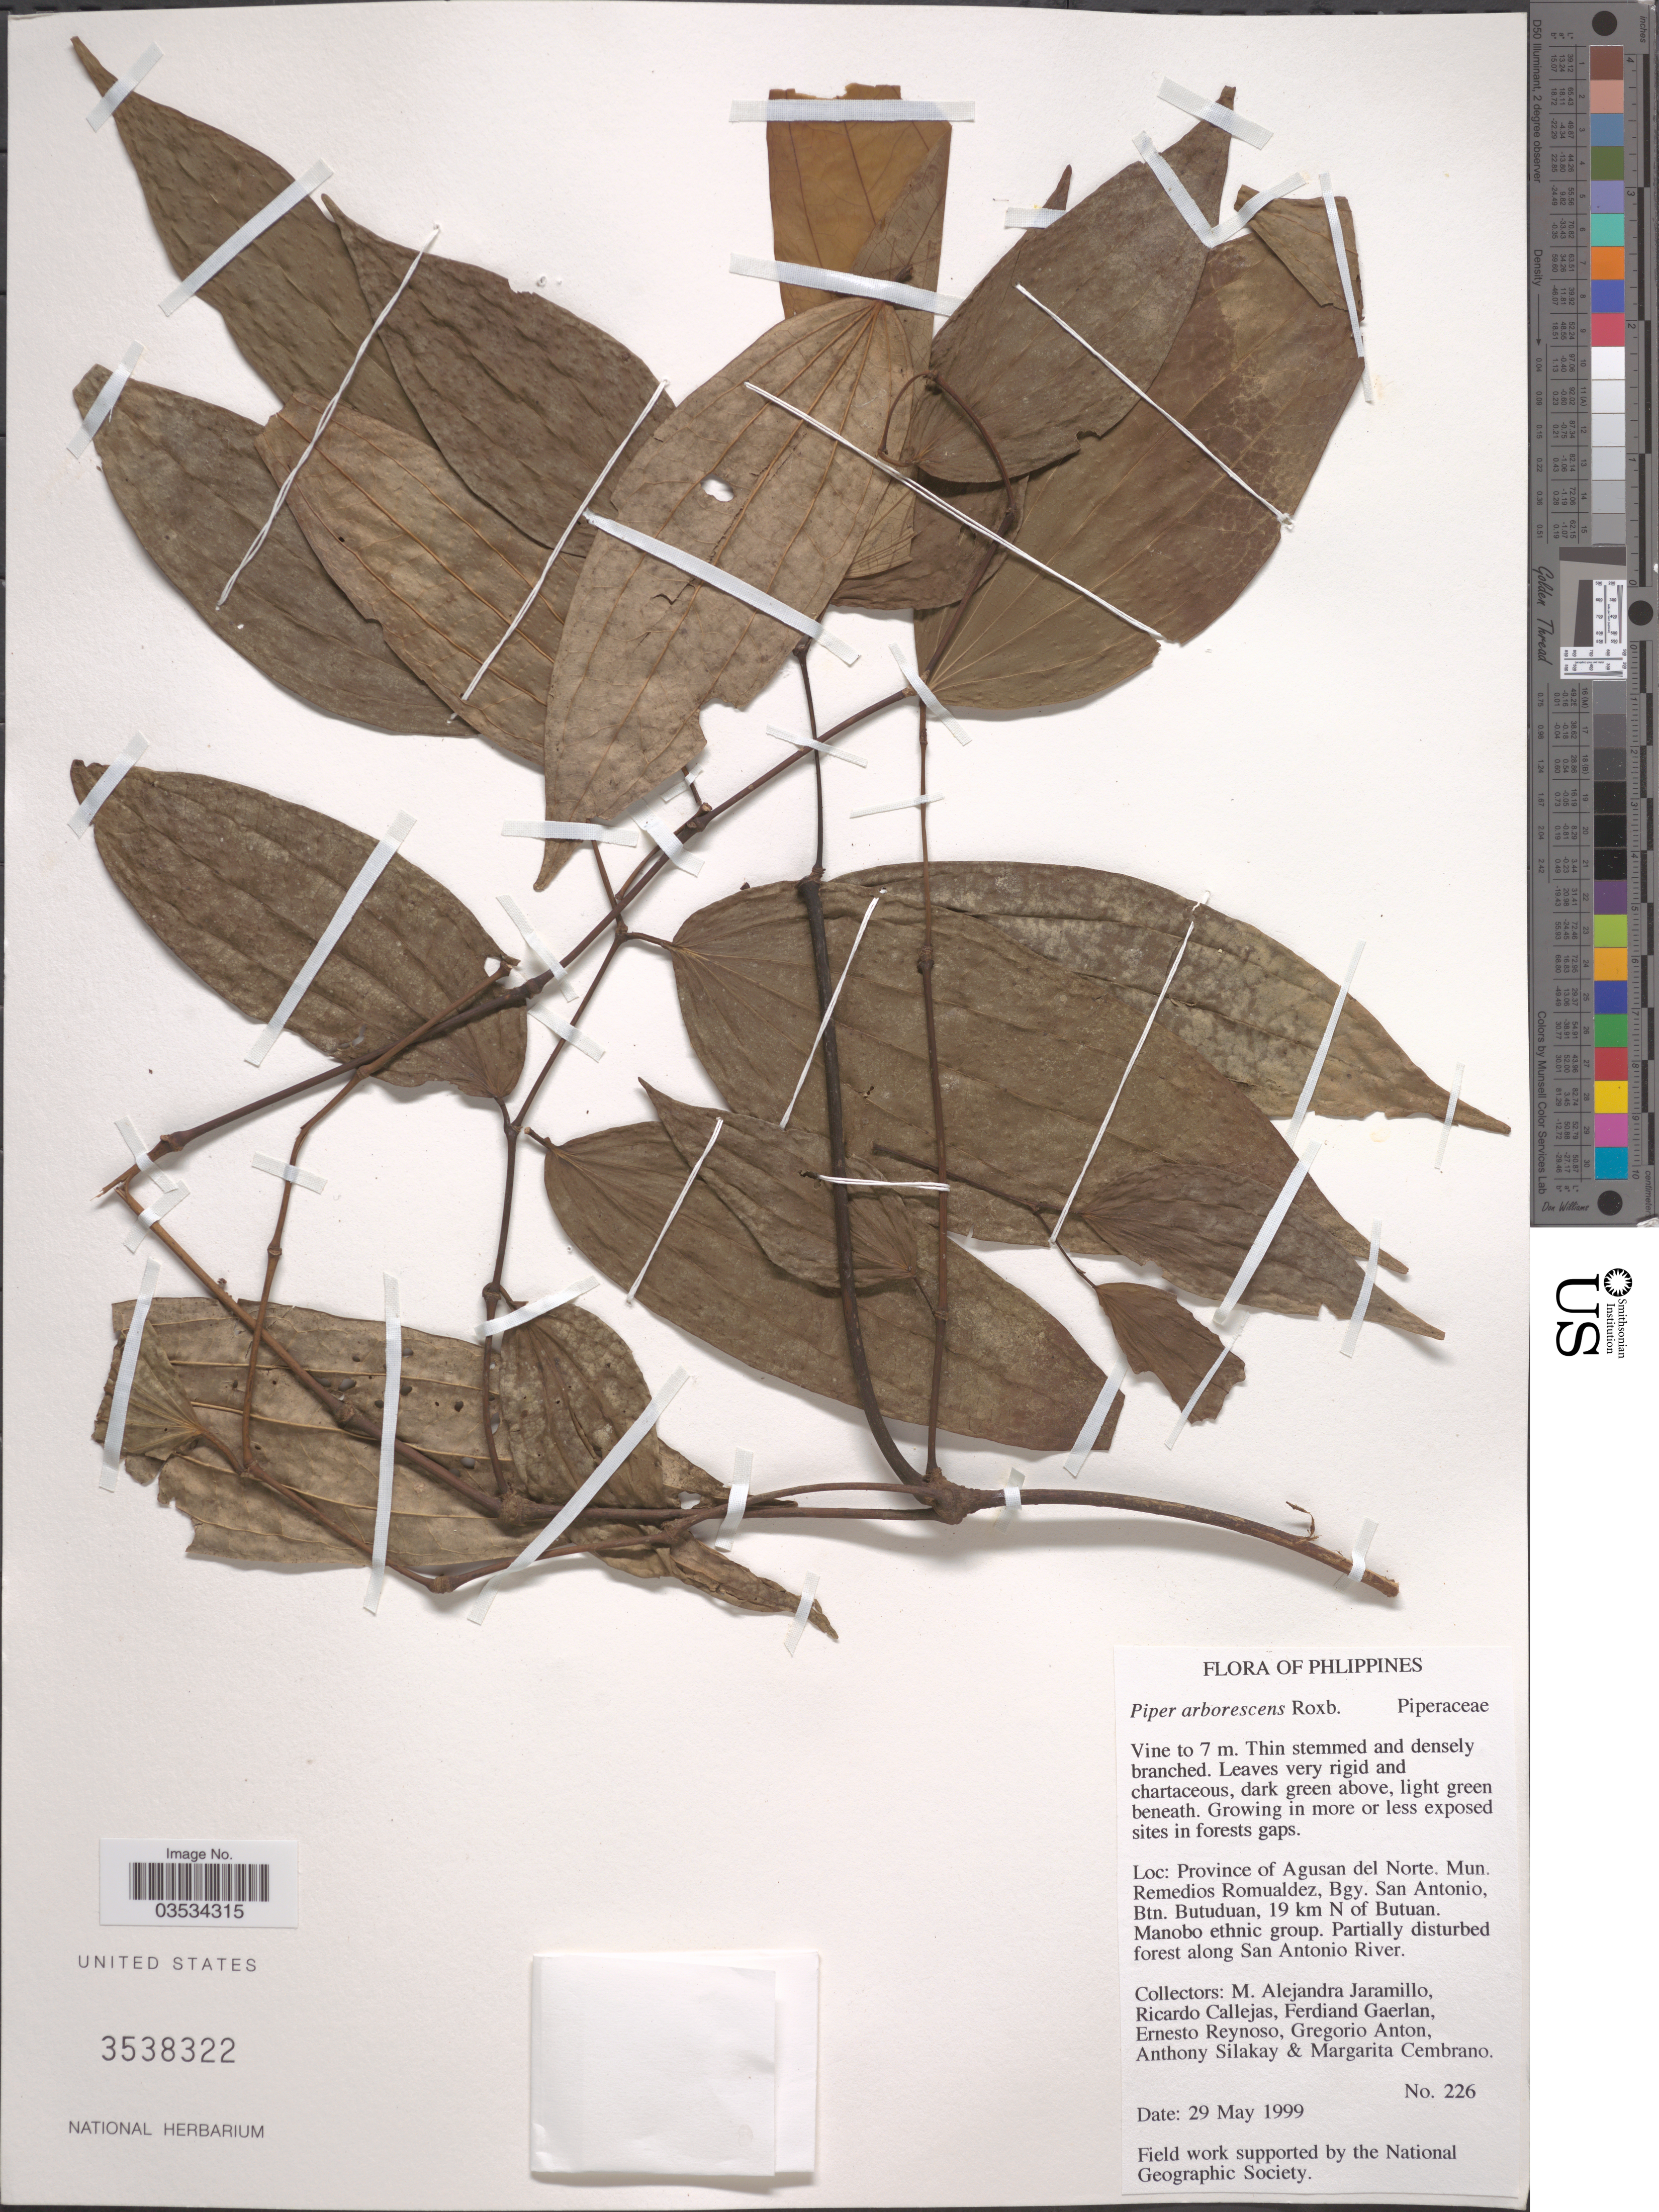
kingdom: Plantae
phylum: Tracheophyta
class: Magnoliopsida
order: Piperales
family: Piperaceae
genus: Piper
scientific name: Piper arborescens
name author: Roxb.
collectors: M. A. Jaramillo, R. Callejas, F. Gaerlan, E. Reynoso & et al.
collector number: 226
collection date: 1999-05-29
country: Philippines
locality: Province of Agusan del Norte. Mun. Remedios Romualdez, Bgy. San Antonio, Btn. Butuduan, 19 km N of Butuan. Manobo ethnic group. Forest along San Antonio River.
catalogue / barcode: US 3538322